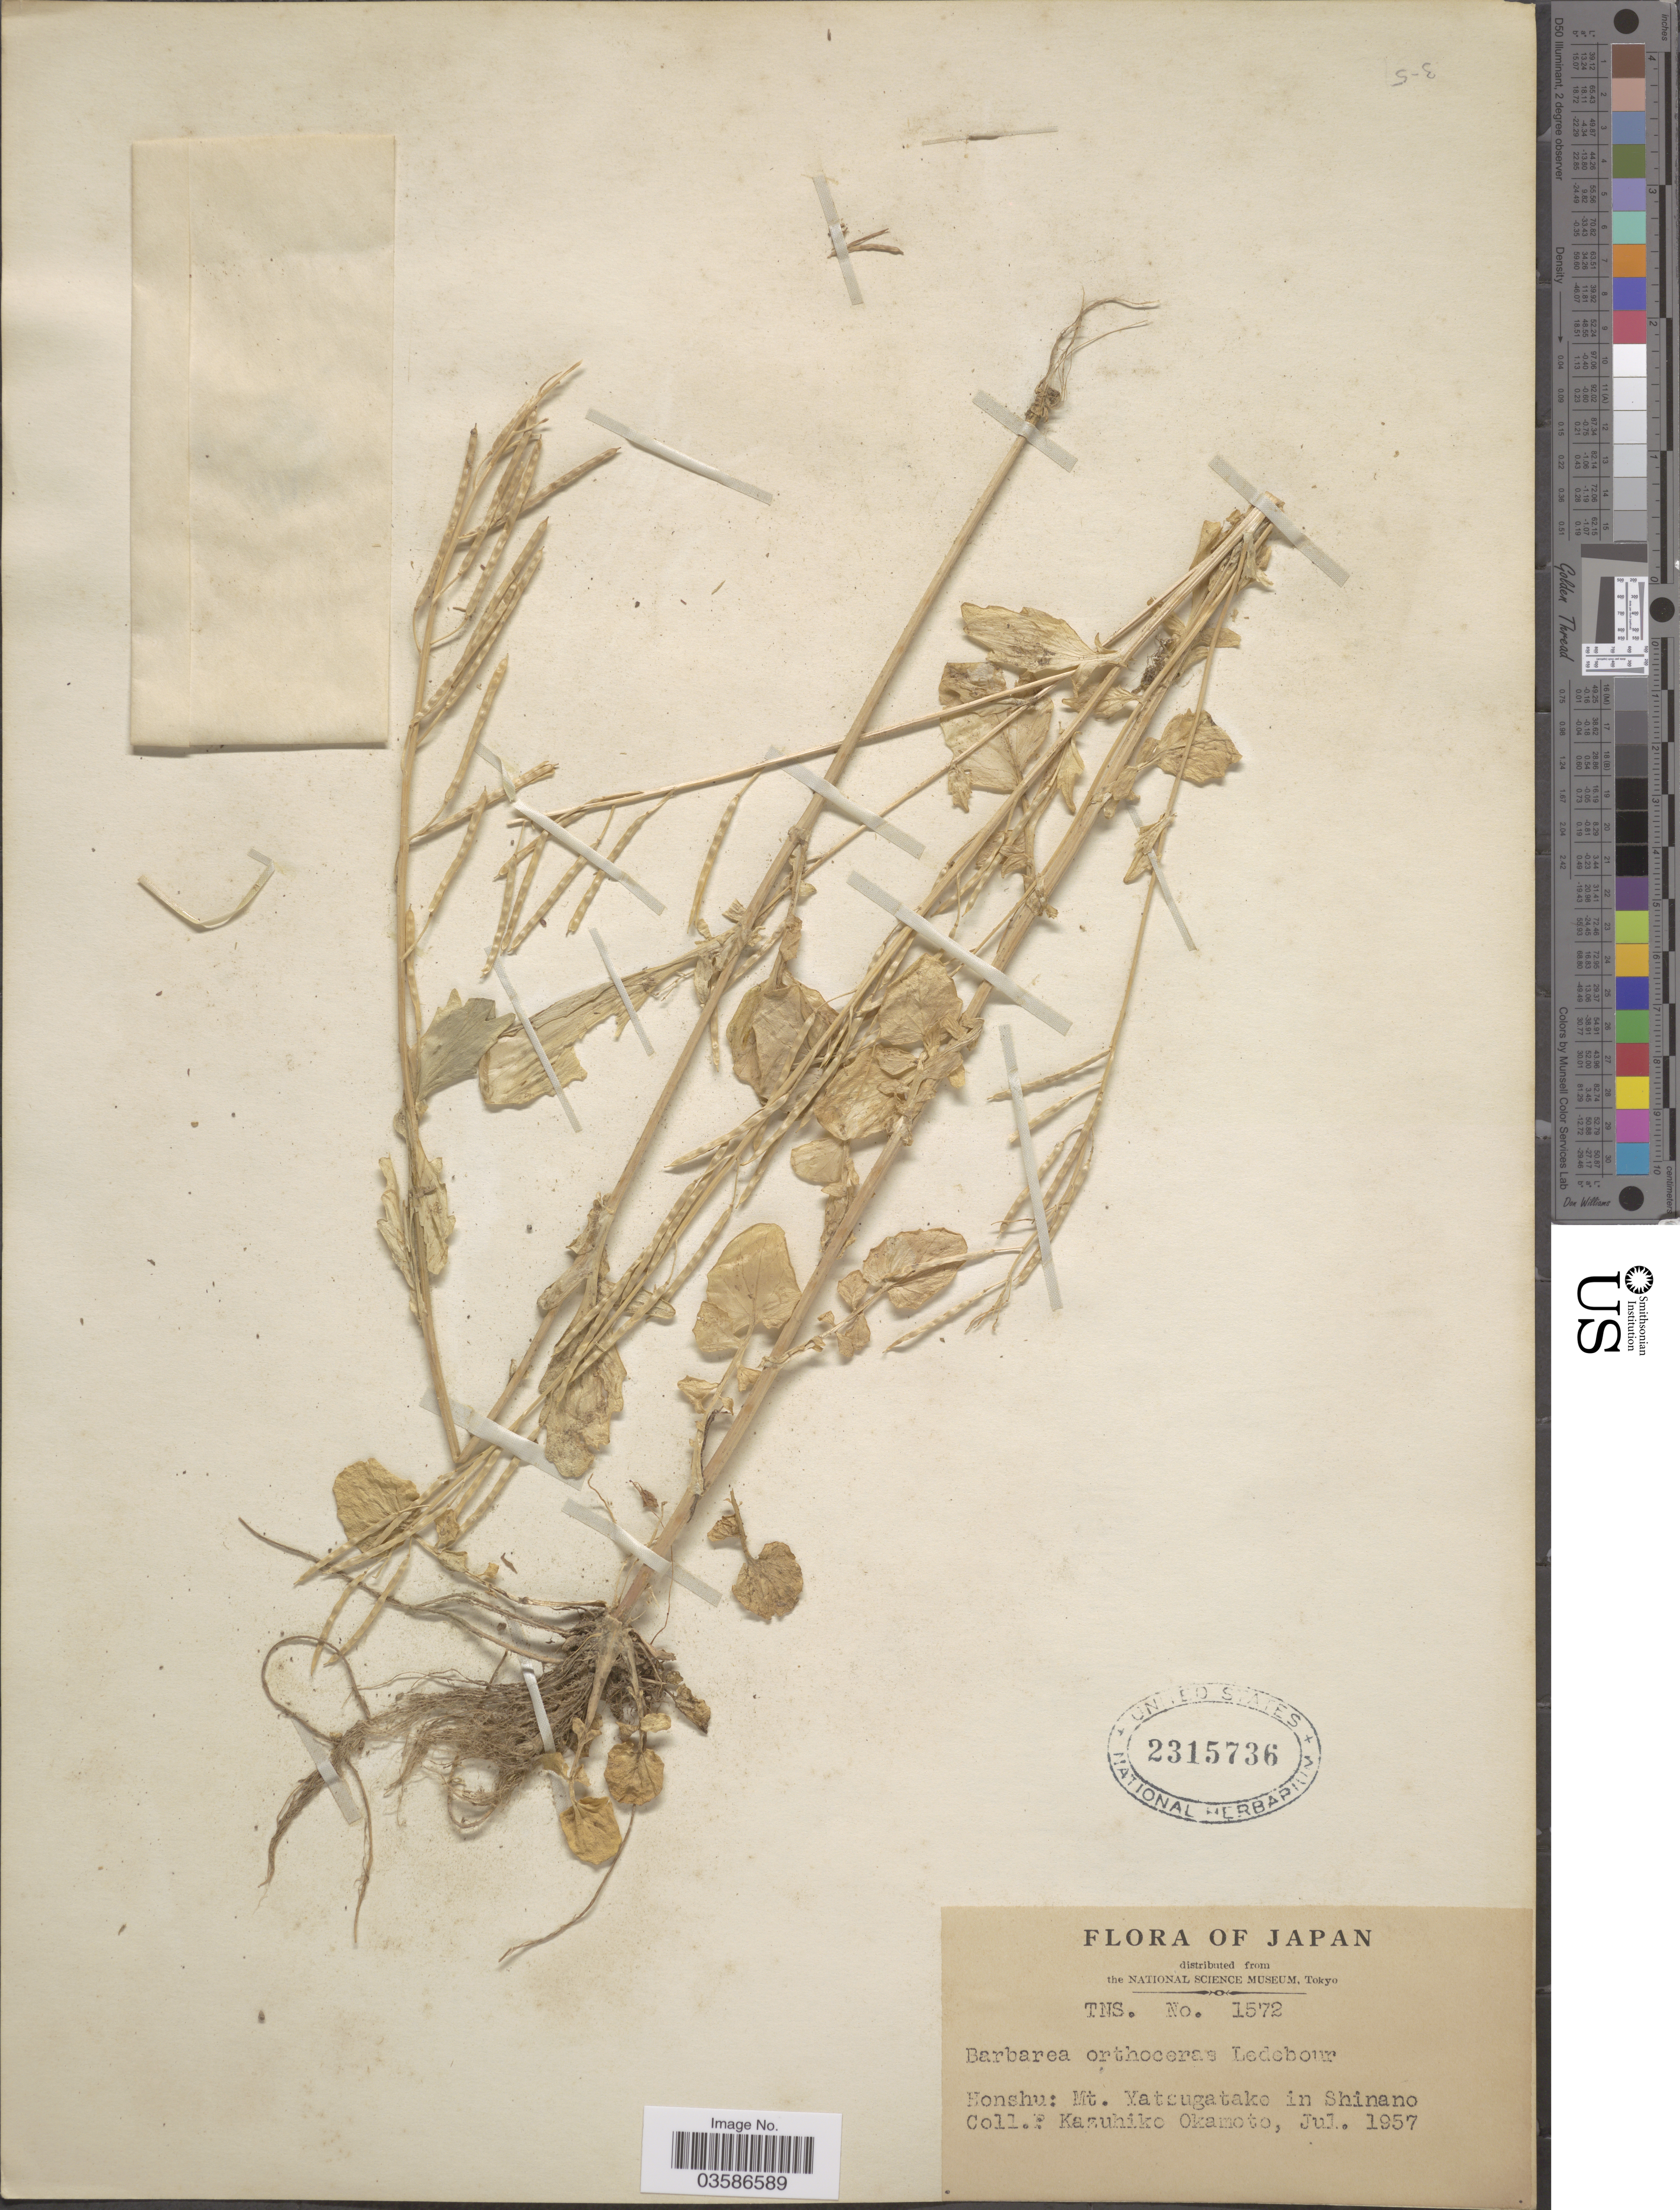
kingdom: Plantae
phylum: Tracheophyta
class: Magnoliopsida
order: Brassicales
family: Brassicaceae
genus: Barbarea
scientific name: Barbarea orthoceras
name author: Ledeb.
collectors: K. Okamoto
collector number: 1572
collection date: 1957-07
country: Japan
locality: Honshu: Mt. Yatsugatake in Shinano.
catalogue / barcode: US 2315736